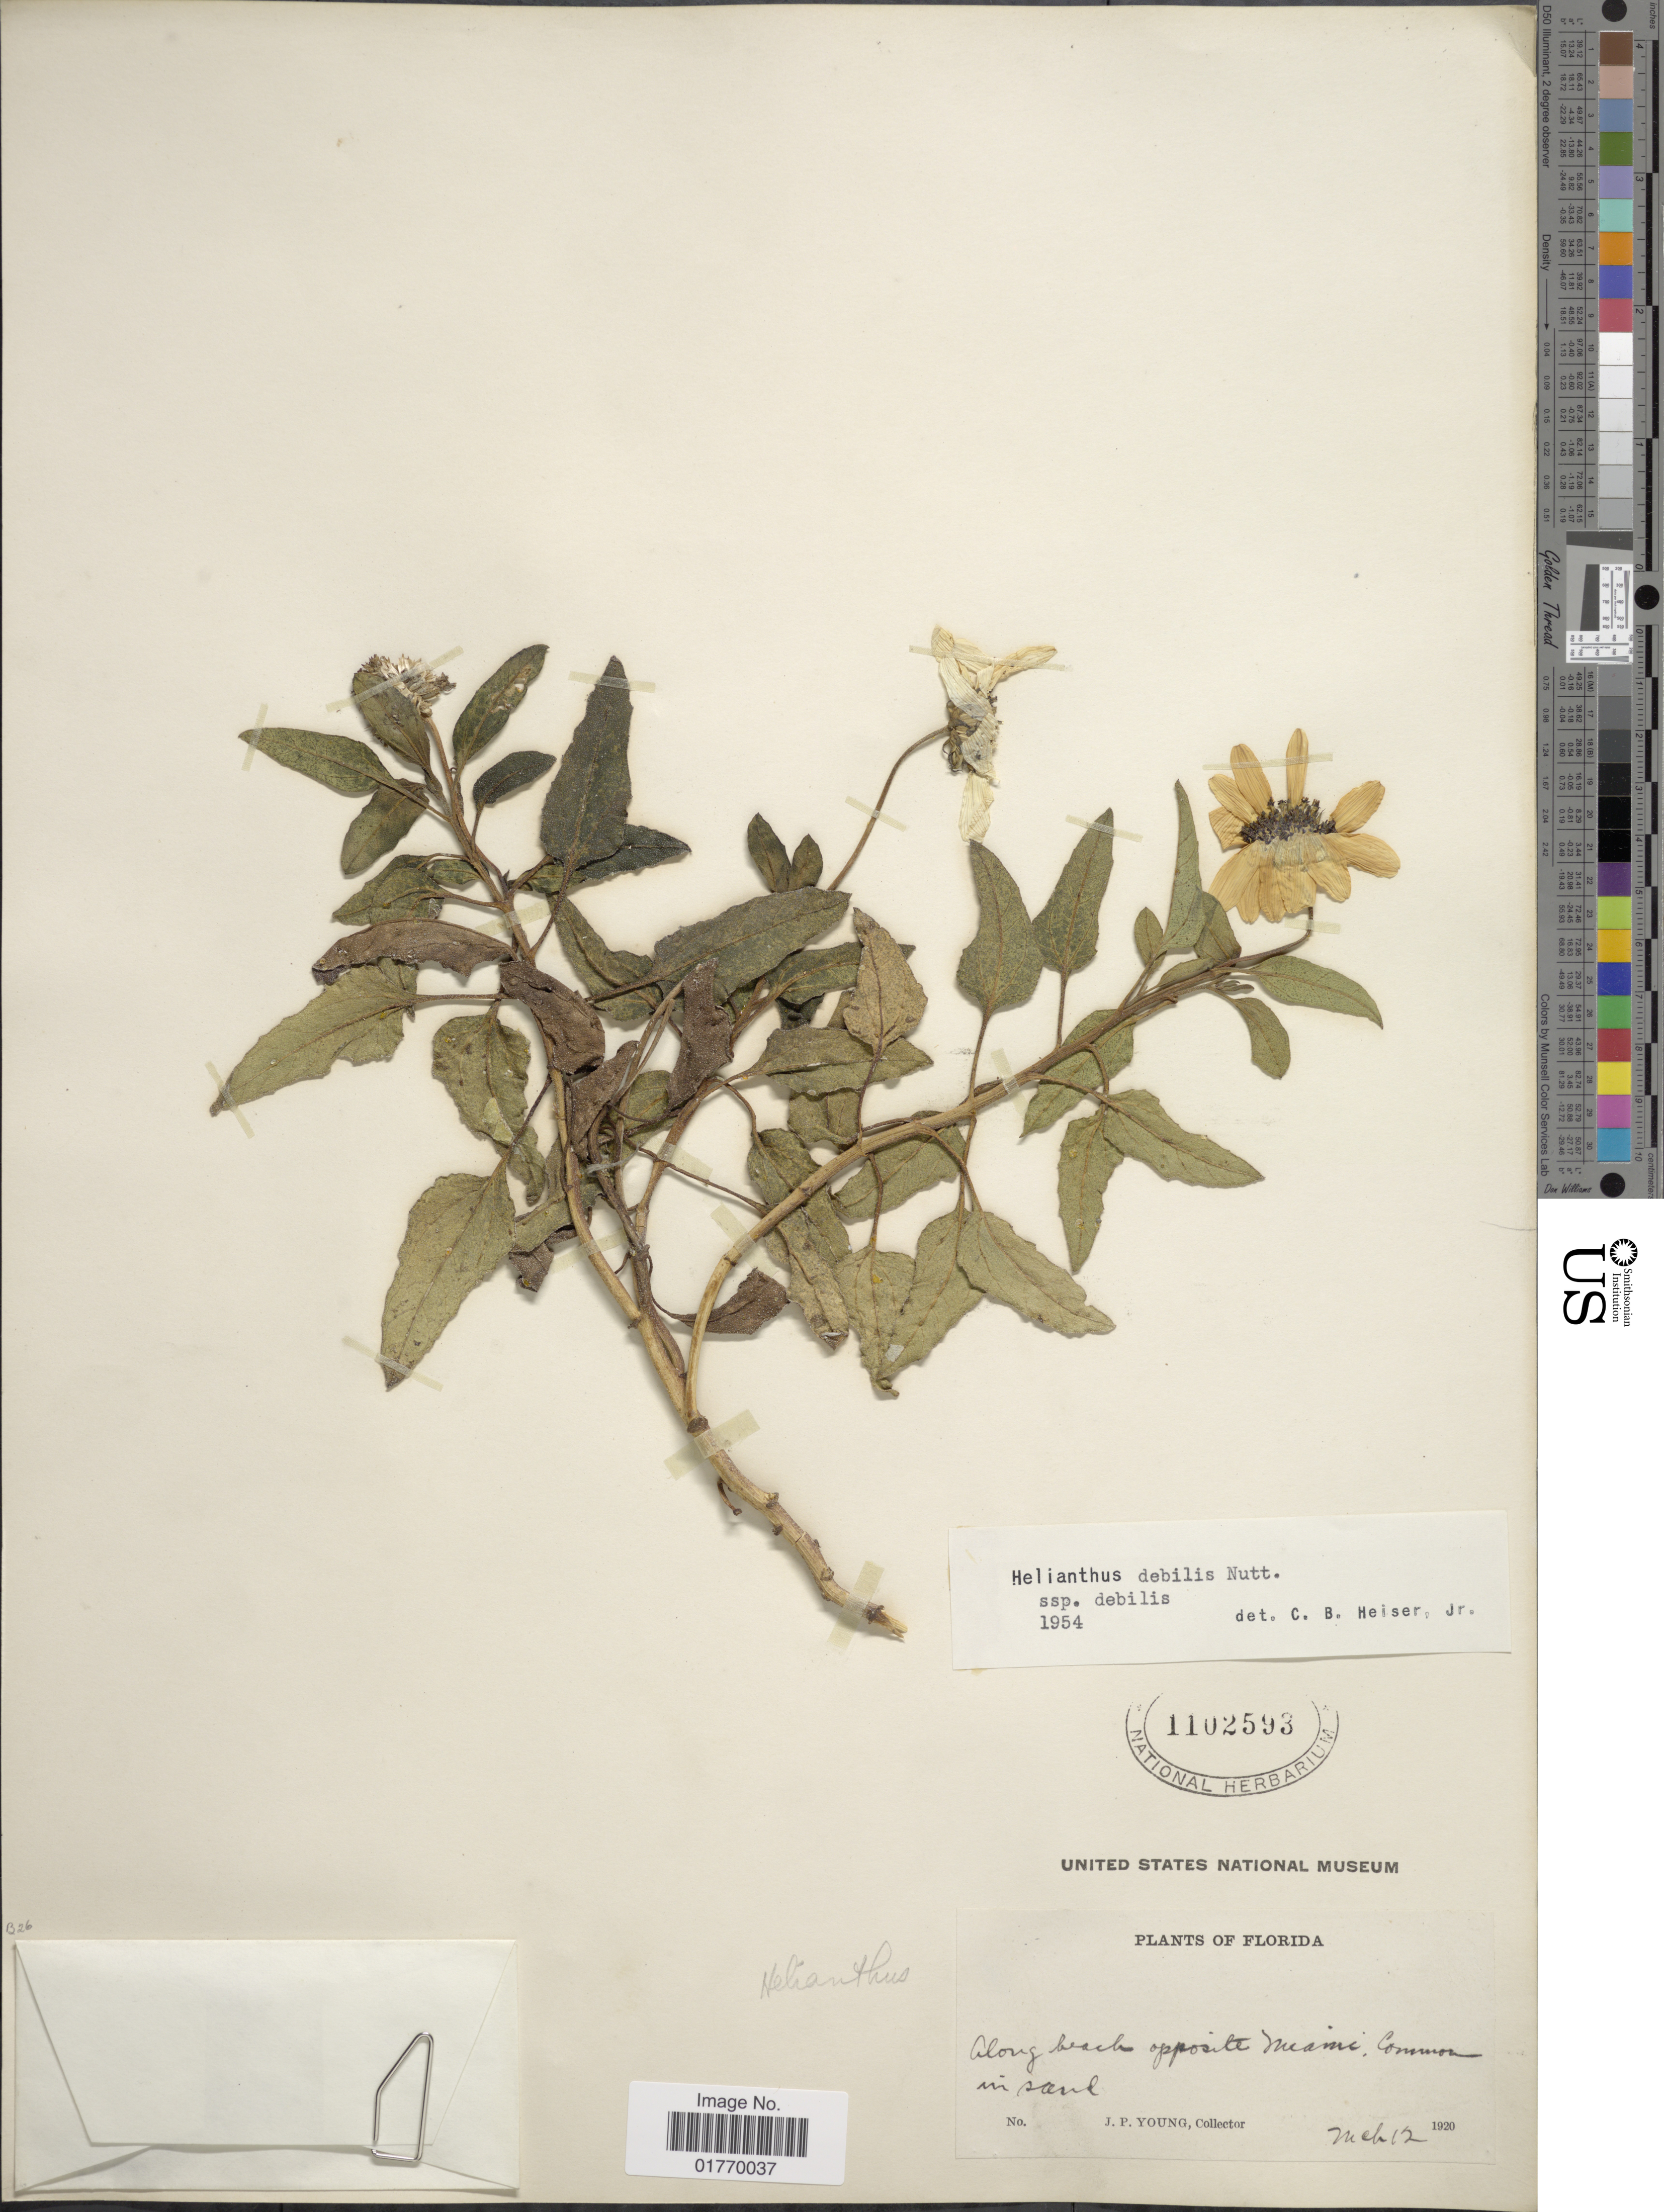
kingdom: Plantae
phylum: Tracheophyta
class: Magnoliopsida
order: Asterales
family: Asteraceae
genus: Helianthus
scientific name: Helianthus debilis subsp. debilis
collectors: J. P. Young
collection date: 1920-03-12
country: United States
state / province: Florida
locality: Along beach opposite Miami, Common in sand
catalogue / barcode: US 1102593